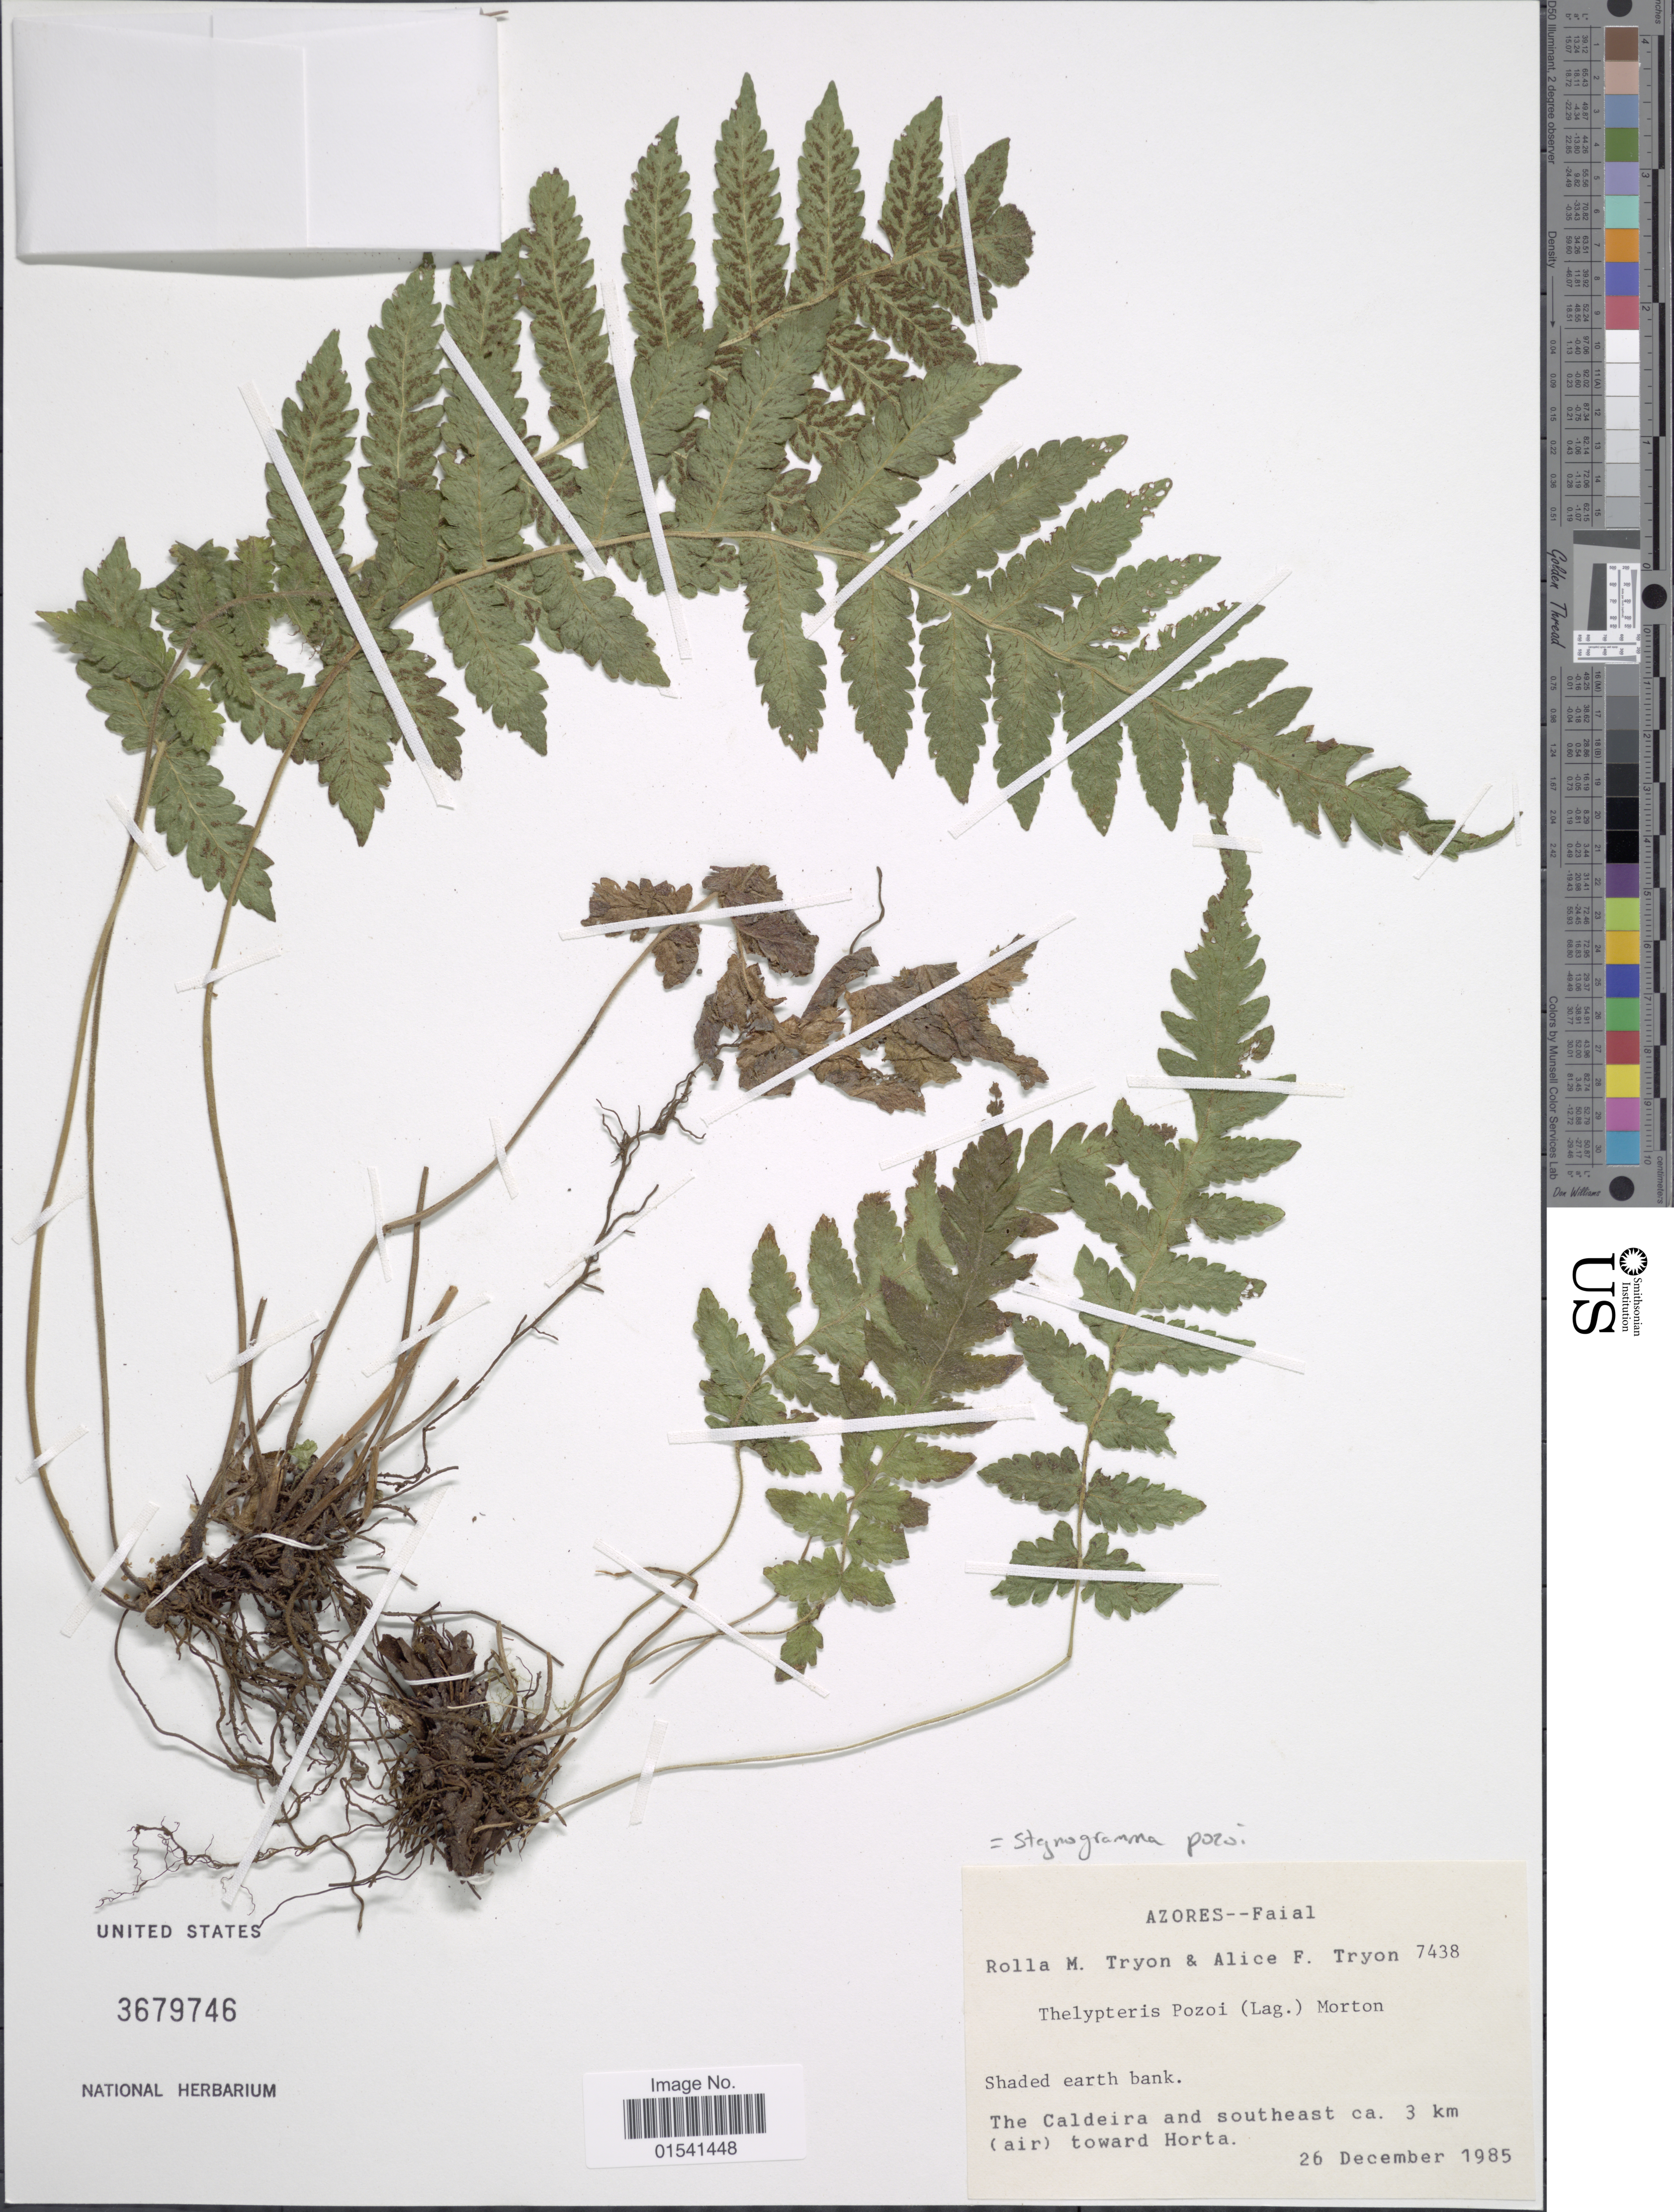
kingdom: Plantae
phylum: Tracheophyta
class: Polypodiopsida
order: Polypodiales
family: Thelypteridaceae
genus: Stegnogramma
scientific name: Stegnogramma pozoi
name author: (Lag.) K. Iwats.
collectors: R. M. Tryon & A. F. Tryon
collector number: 7438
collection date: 1985-12-26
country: Portugal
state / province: Azores (Aut. Reg.)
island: Faial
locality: Faial, The Caldeira and southeast ca. 3 km (air) toward Horta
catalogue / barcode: US 3679746